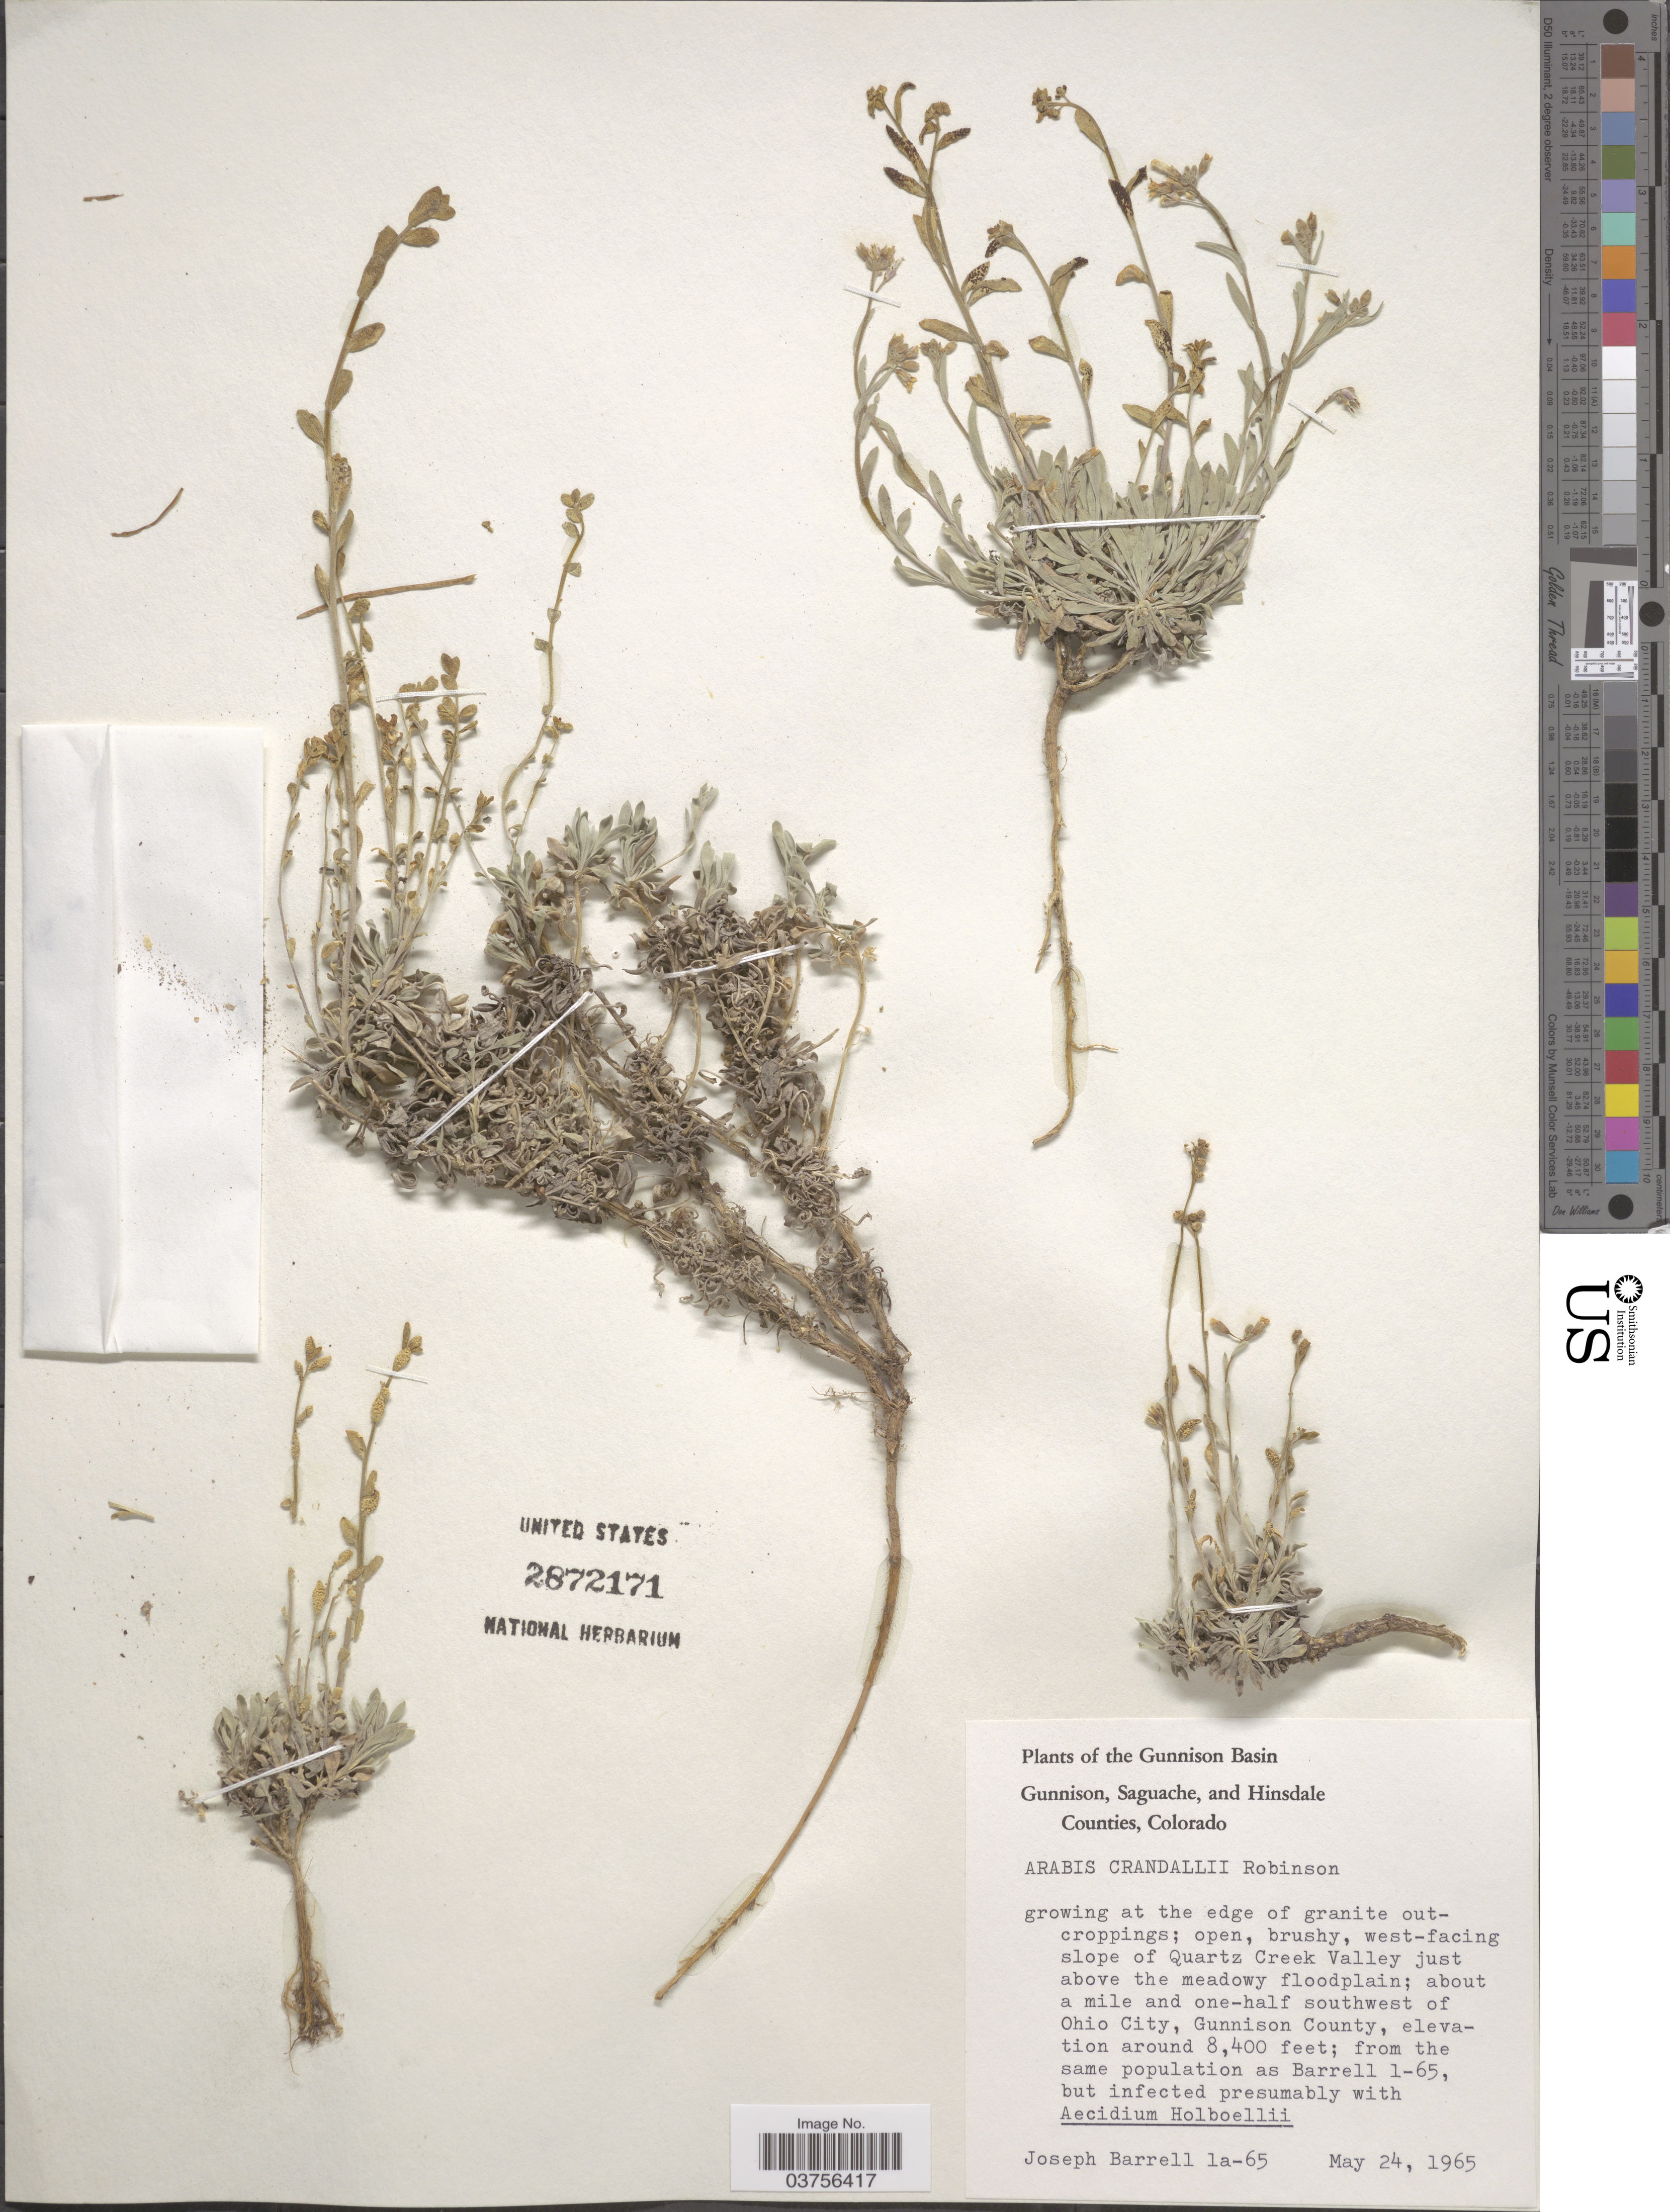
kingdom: Plantae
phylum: Tracheophyta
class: Magnoliopsida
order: Brassicales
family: Brassicaceae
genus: Arabis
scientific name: Arabis crandallii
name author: B.L. Rob.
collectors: J. Barrell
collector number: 1a-65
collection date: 1965-05-24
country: United States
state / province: Colorado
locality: The Gunnison Basin. West-facing slope of Quartz Creek Valley just above the meadowy floodplain; about a mile and one-half southwest of Ohio City, Gunnison County.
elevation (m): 2560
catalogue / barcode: US 2872171